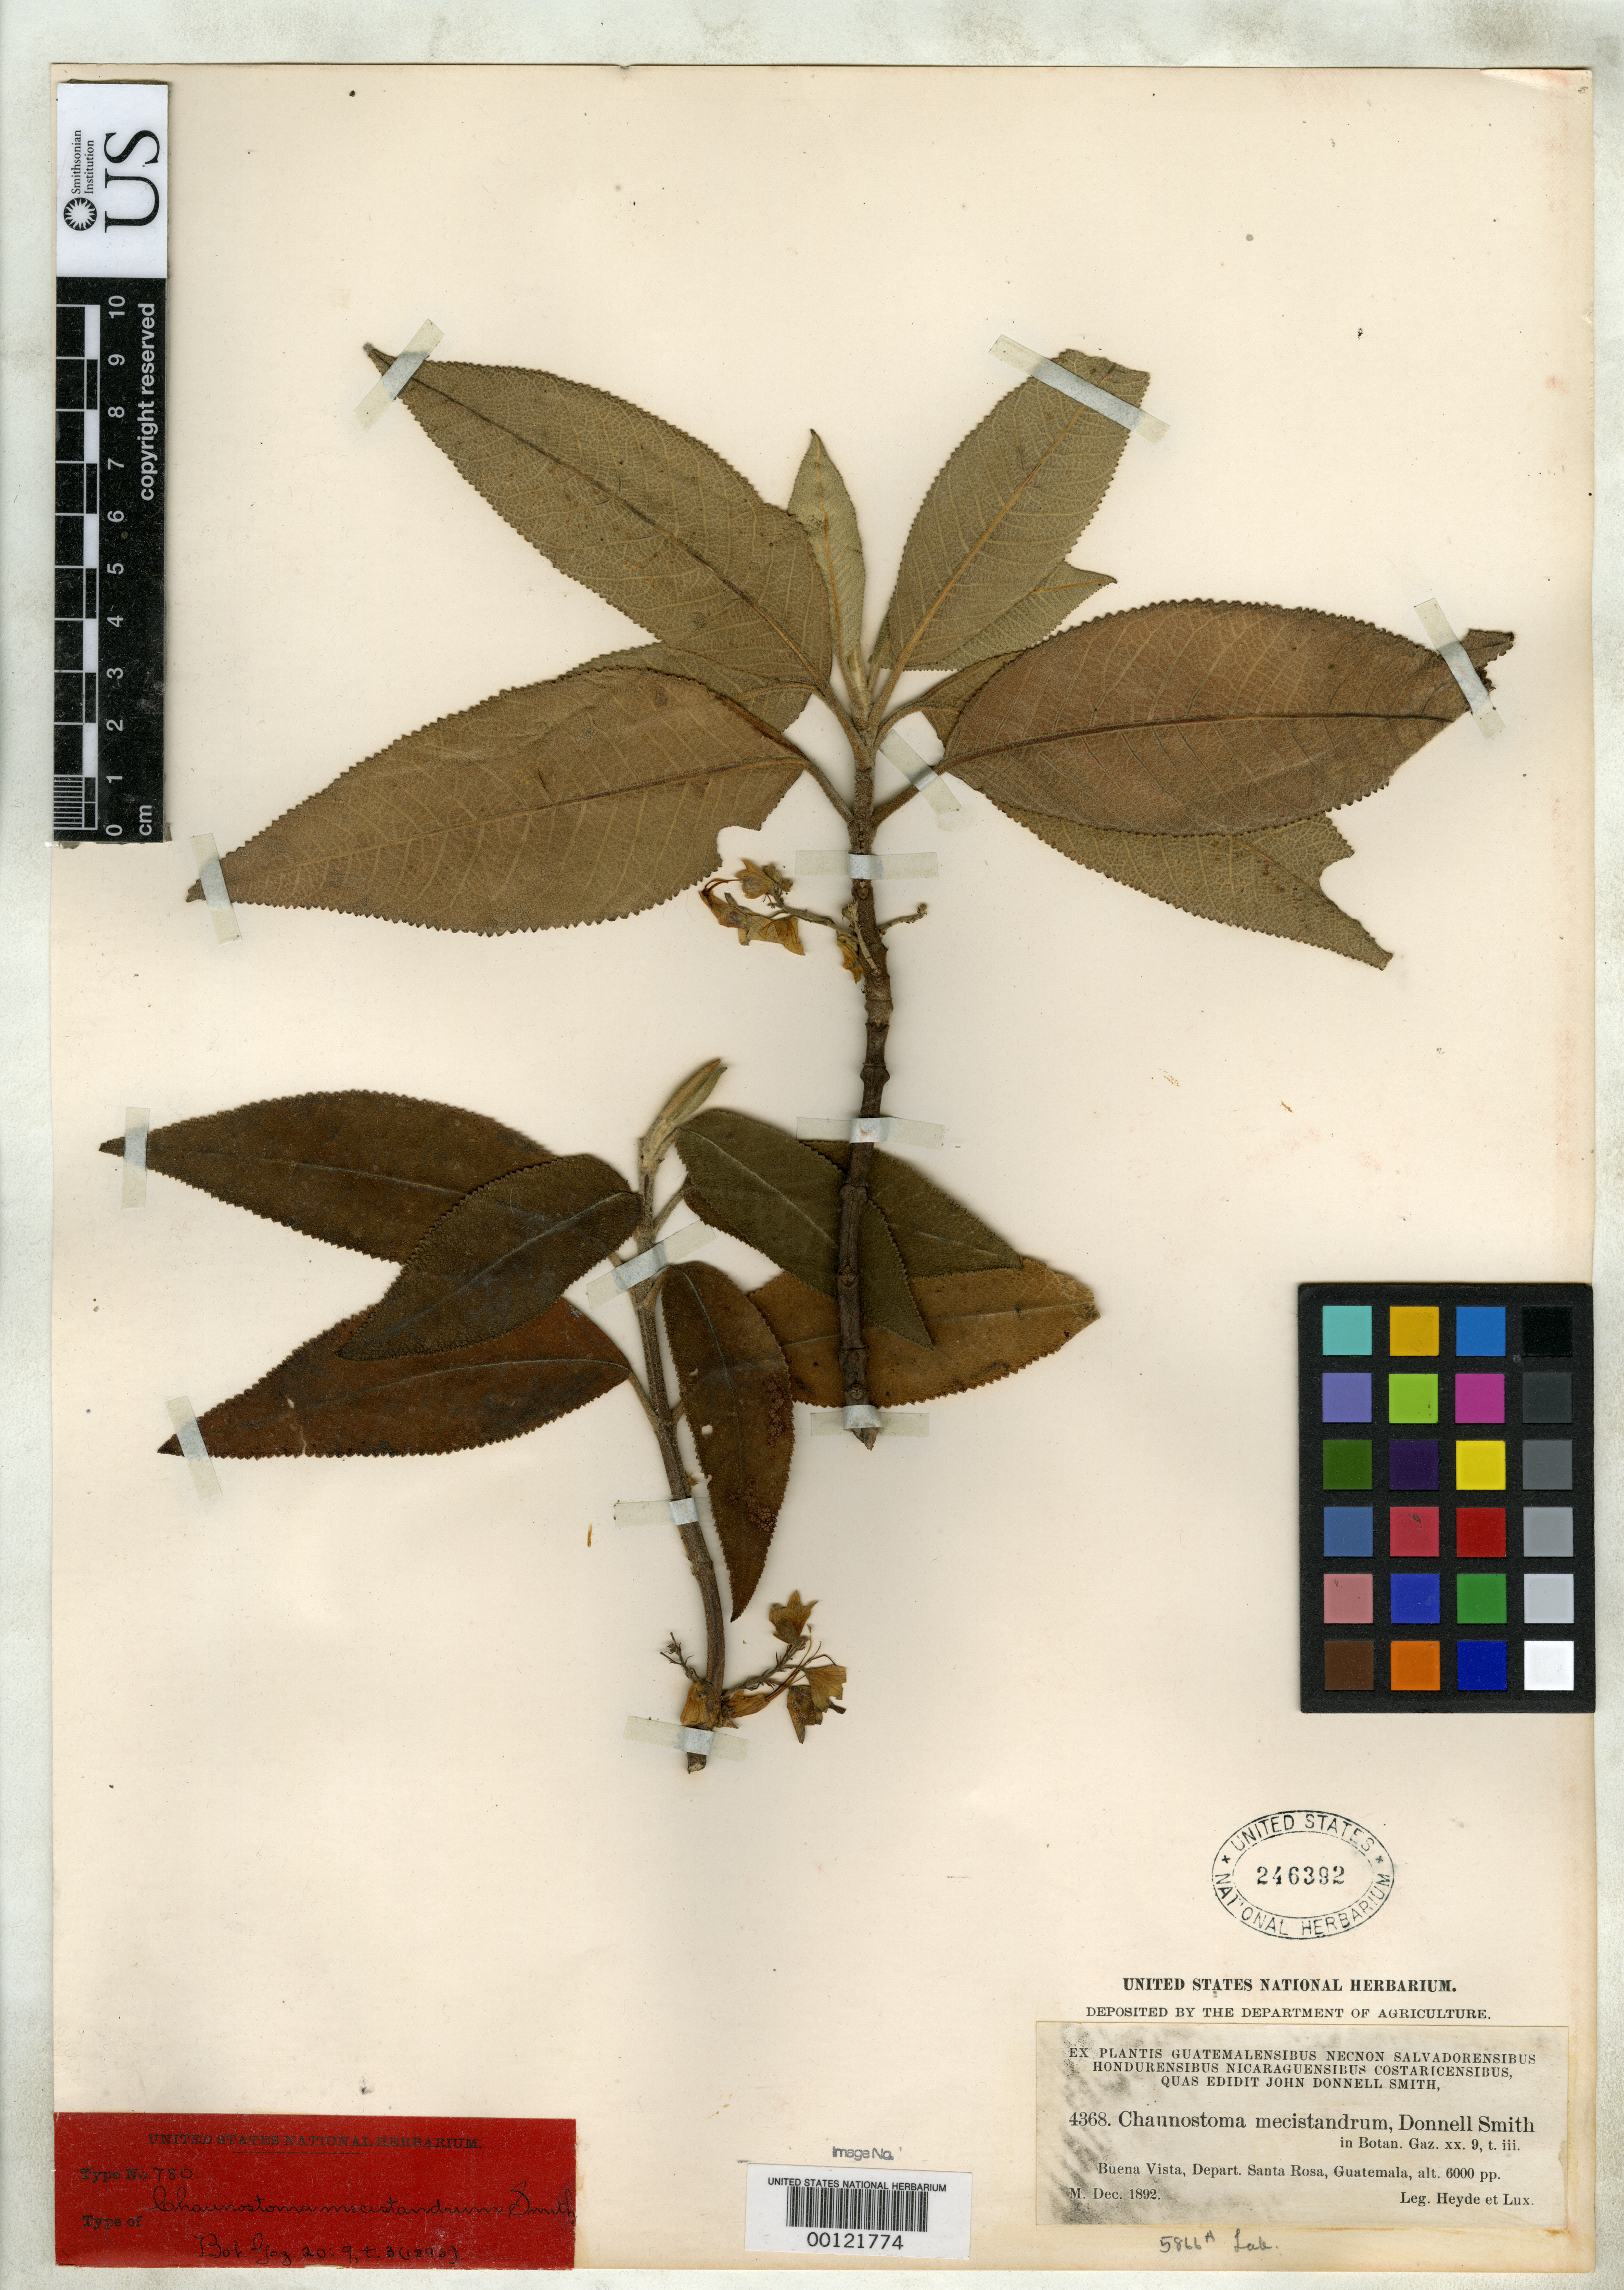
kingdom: Plantae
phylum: Tracheophyta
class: Magnoliopsida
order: Lamiales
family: Lamiaceae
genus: Chaunostoma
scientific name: Chaunostoma mecistandrum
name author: Donn. Sm.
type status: Type Collection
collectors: E. T. Heyde & E. Lux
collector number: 4368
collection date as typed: Dec 1892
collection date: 1892-12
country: Guatemala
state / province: Santa Rosa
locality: Mountain summits near Buena Vista.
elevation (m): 1829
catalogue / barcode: US 246392